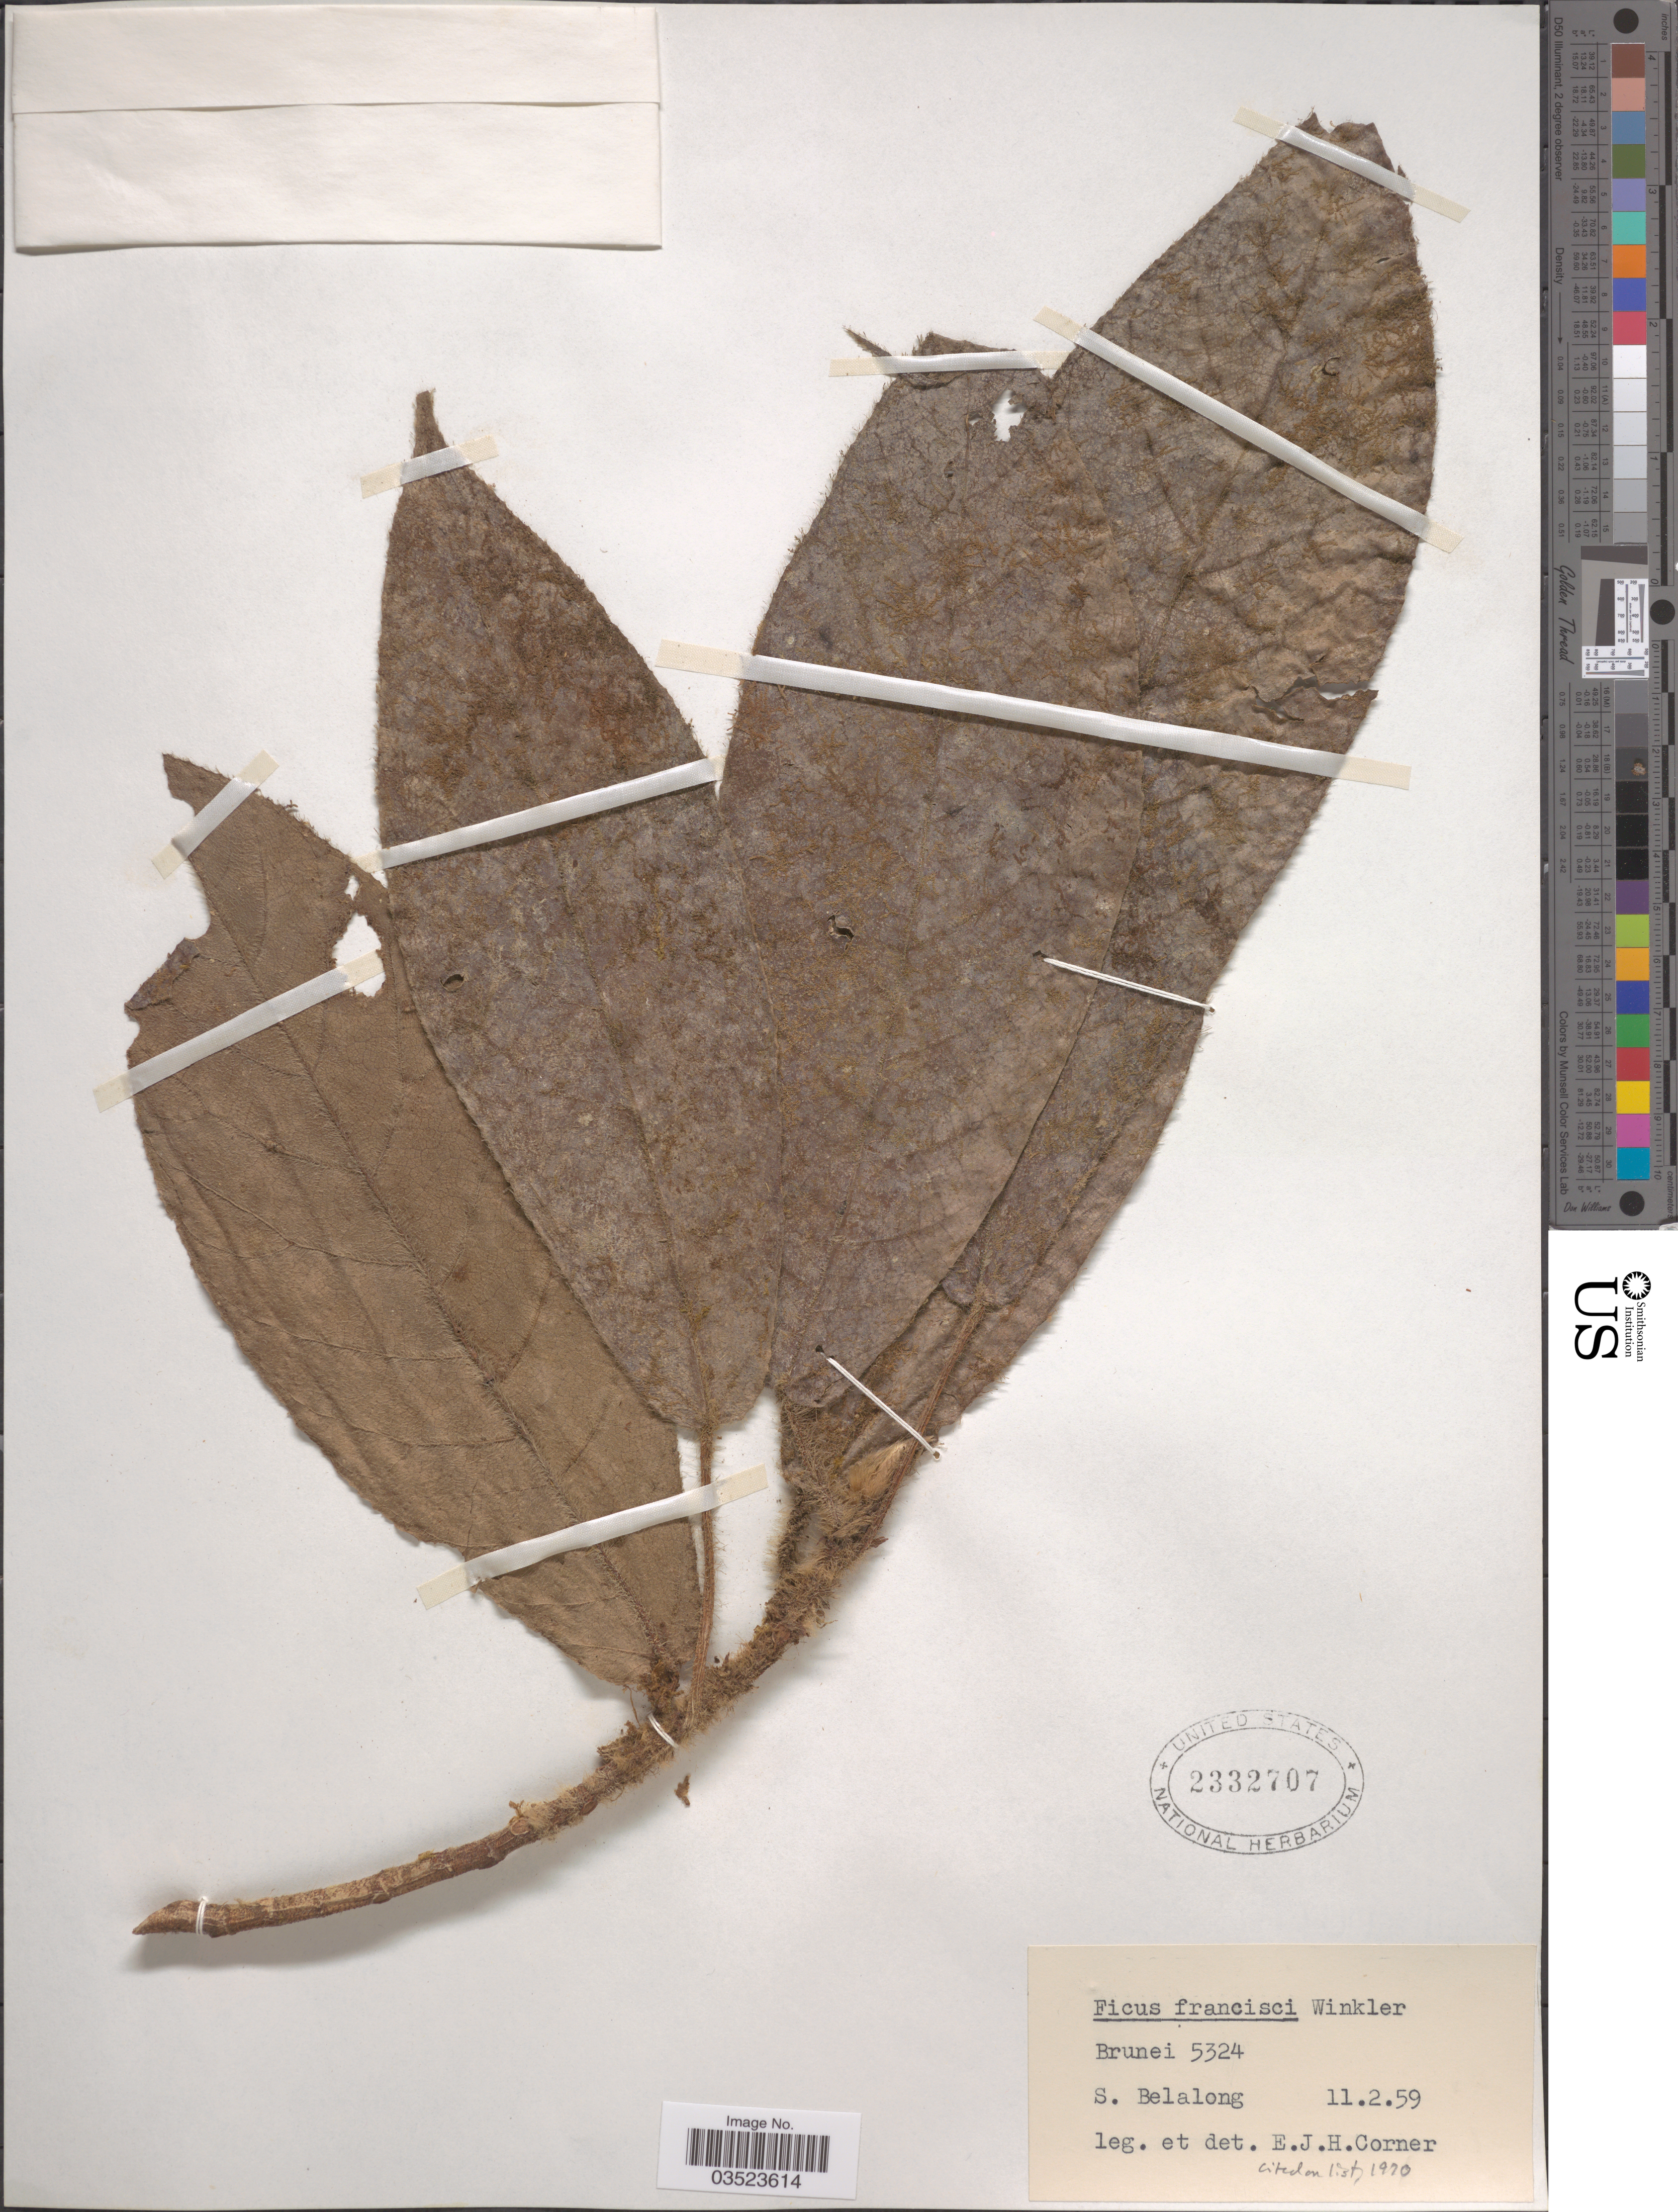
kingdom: Plantae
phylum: Tracheophyta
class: Magnoliopsida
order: Rosales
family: Moraceae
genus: Ficus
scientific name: Ficus francisci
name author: H.J.P. Winkl.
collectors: E. Corner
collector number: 5324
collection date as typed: Transcribed d/m/y: 11/2/59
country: Brunei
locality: S. Belalong.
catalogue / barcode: US 2332707